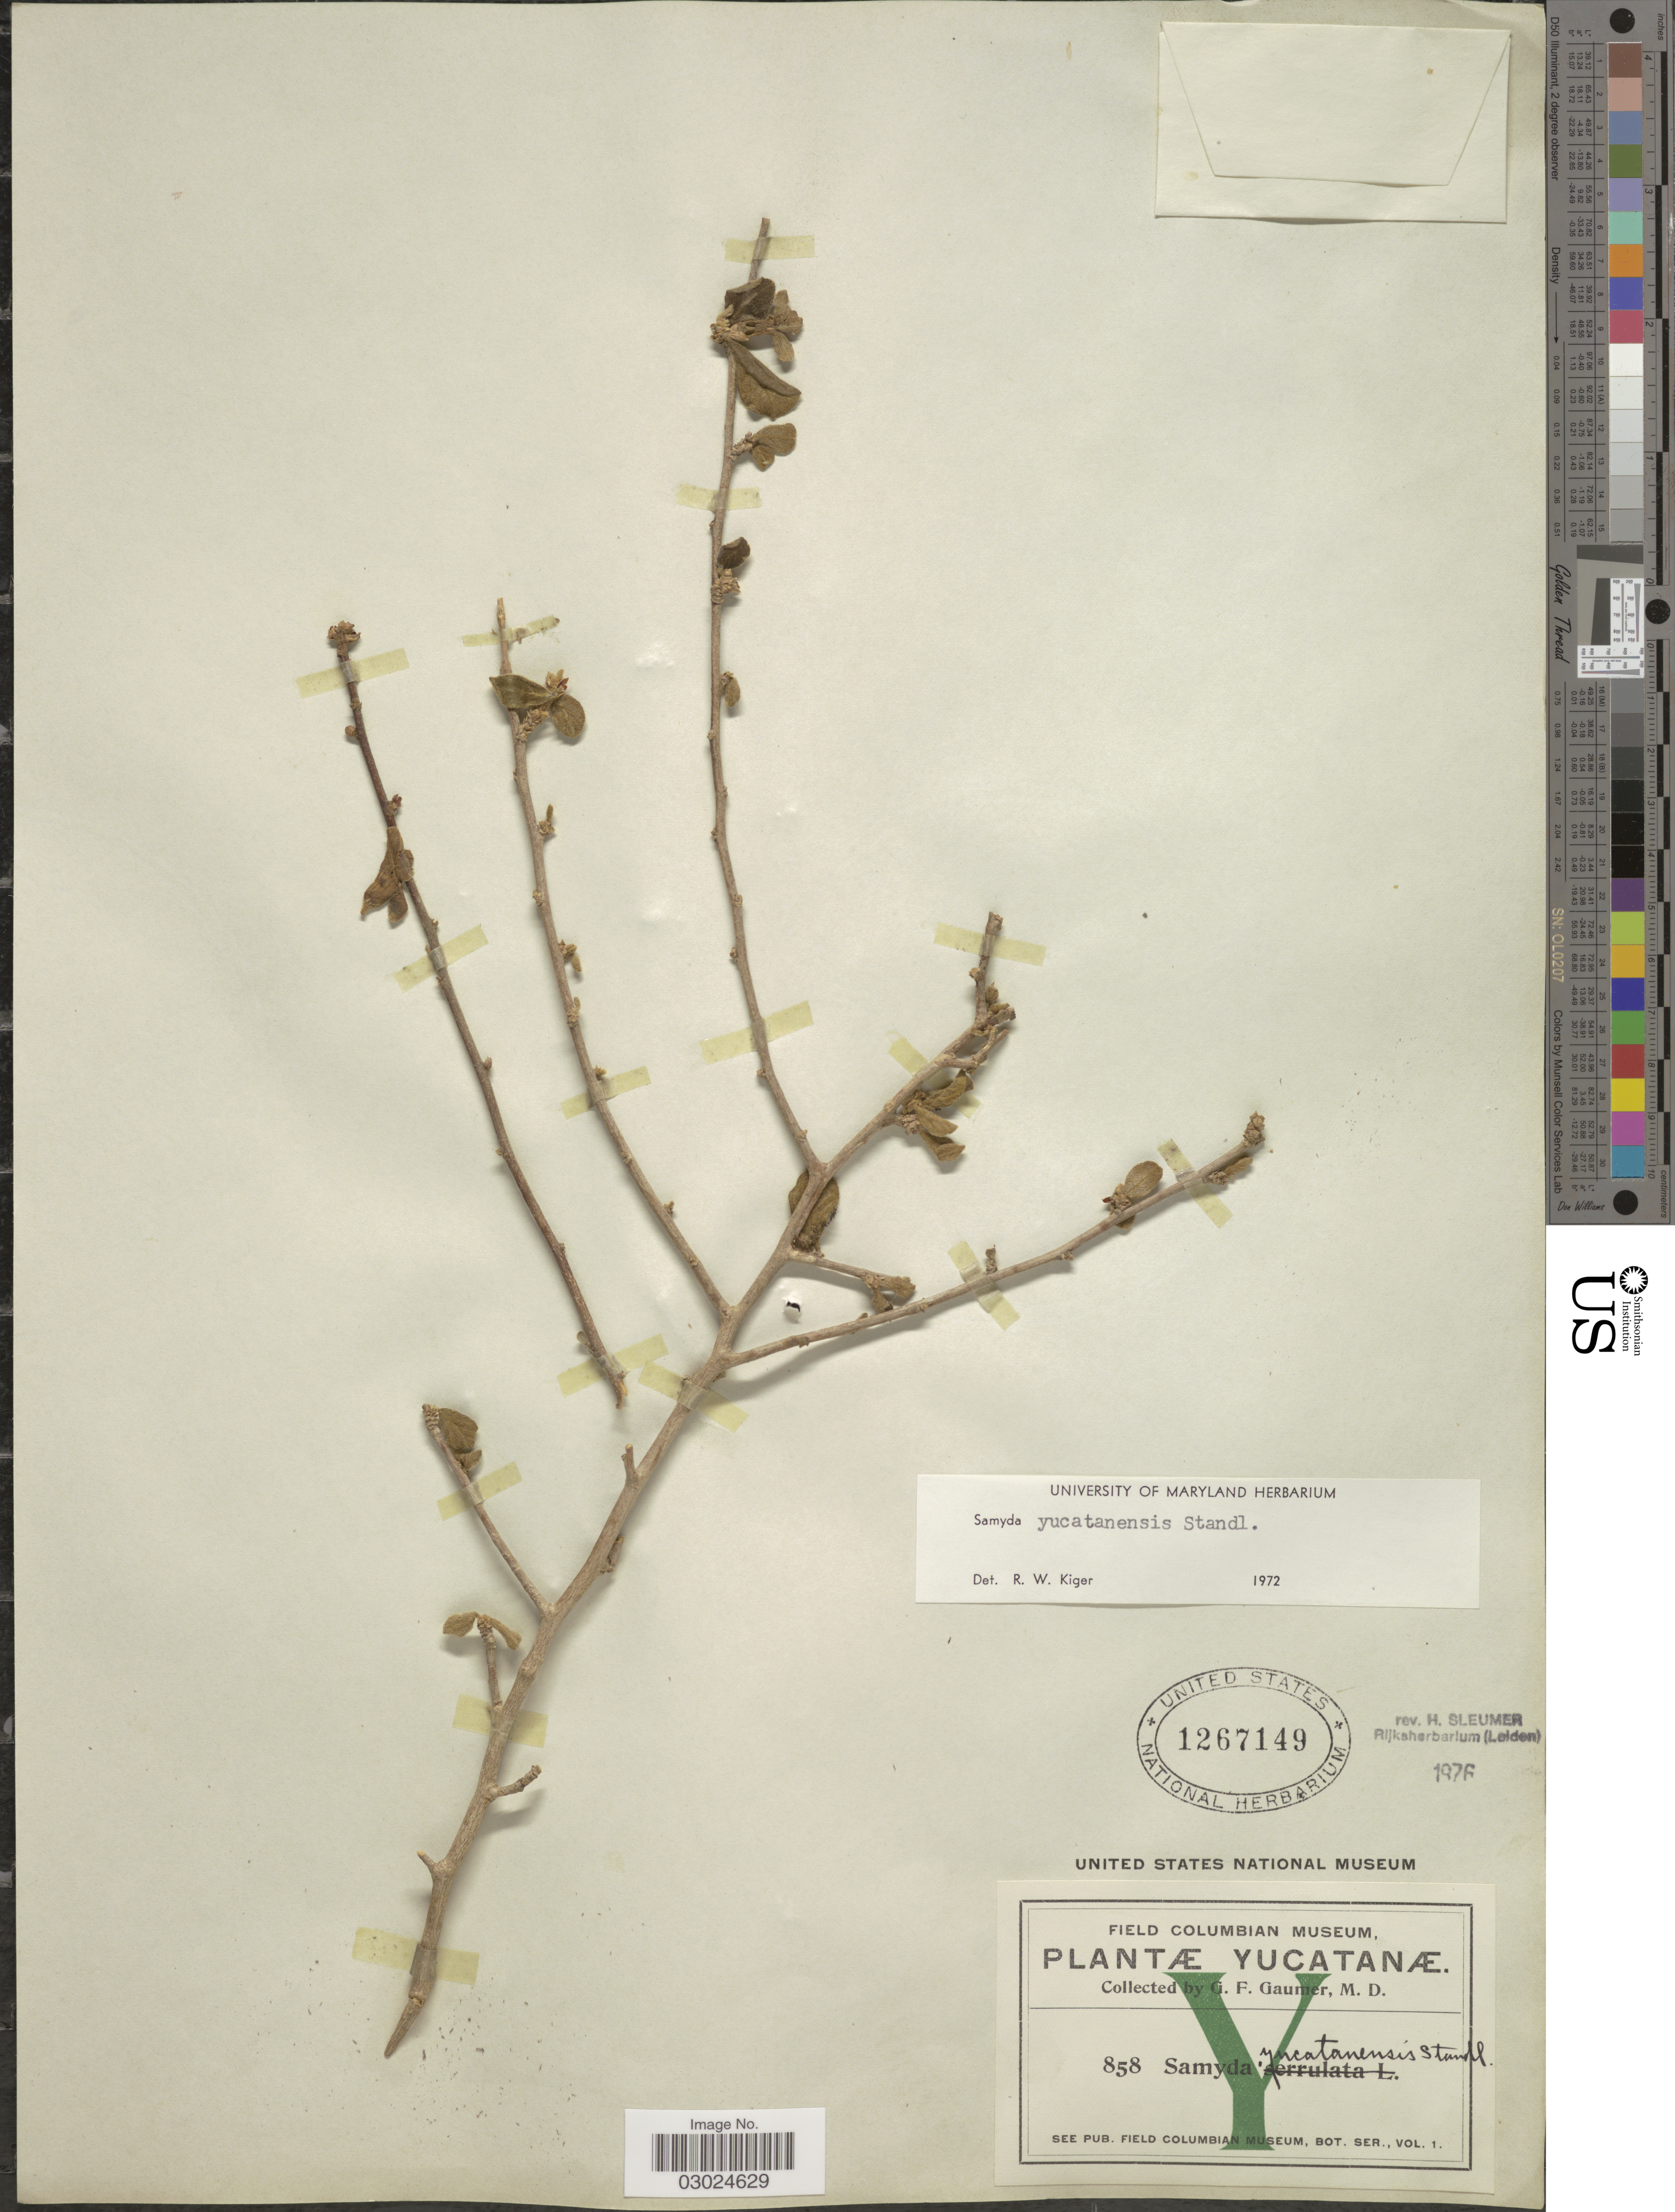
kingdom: Plantae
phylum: Tracheophyta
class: Magnoliopsida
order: Malpighiales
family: Salicaceae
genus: Casearia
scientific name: Casearia yucatanensis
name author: (Standl.) T. Samar. & M.H. Alford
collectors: G. F. Gaumer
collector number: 858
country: Mexico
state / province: Yucatán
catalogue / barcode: US 1267149